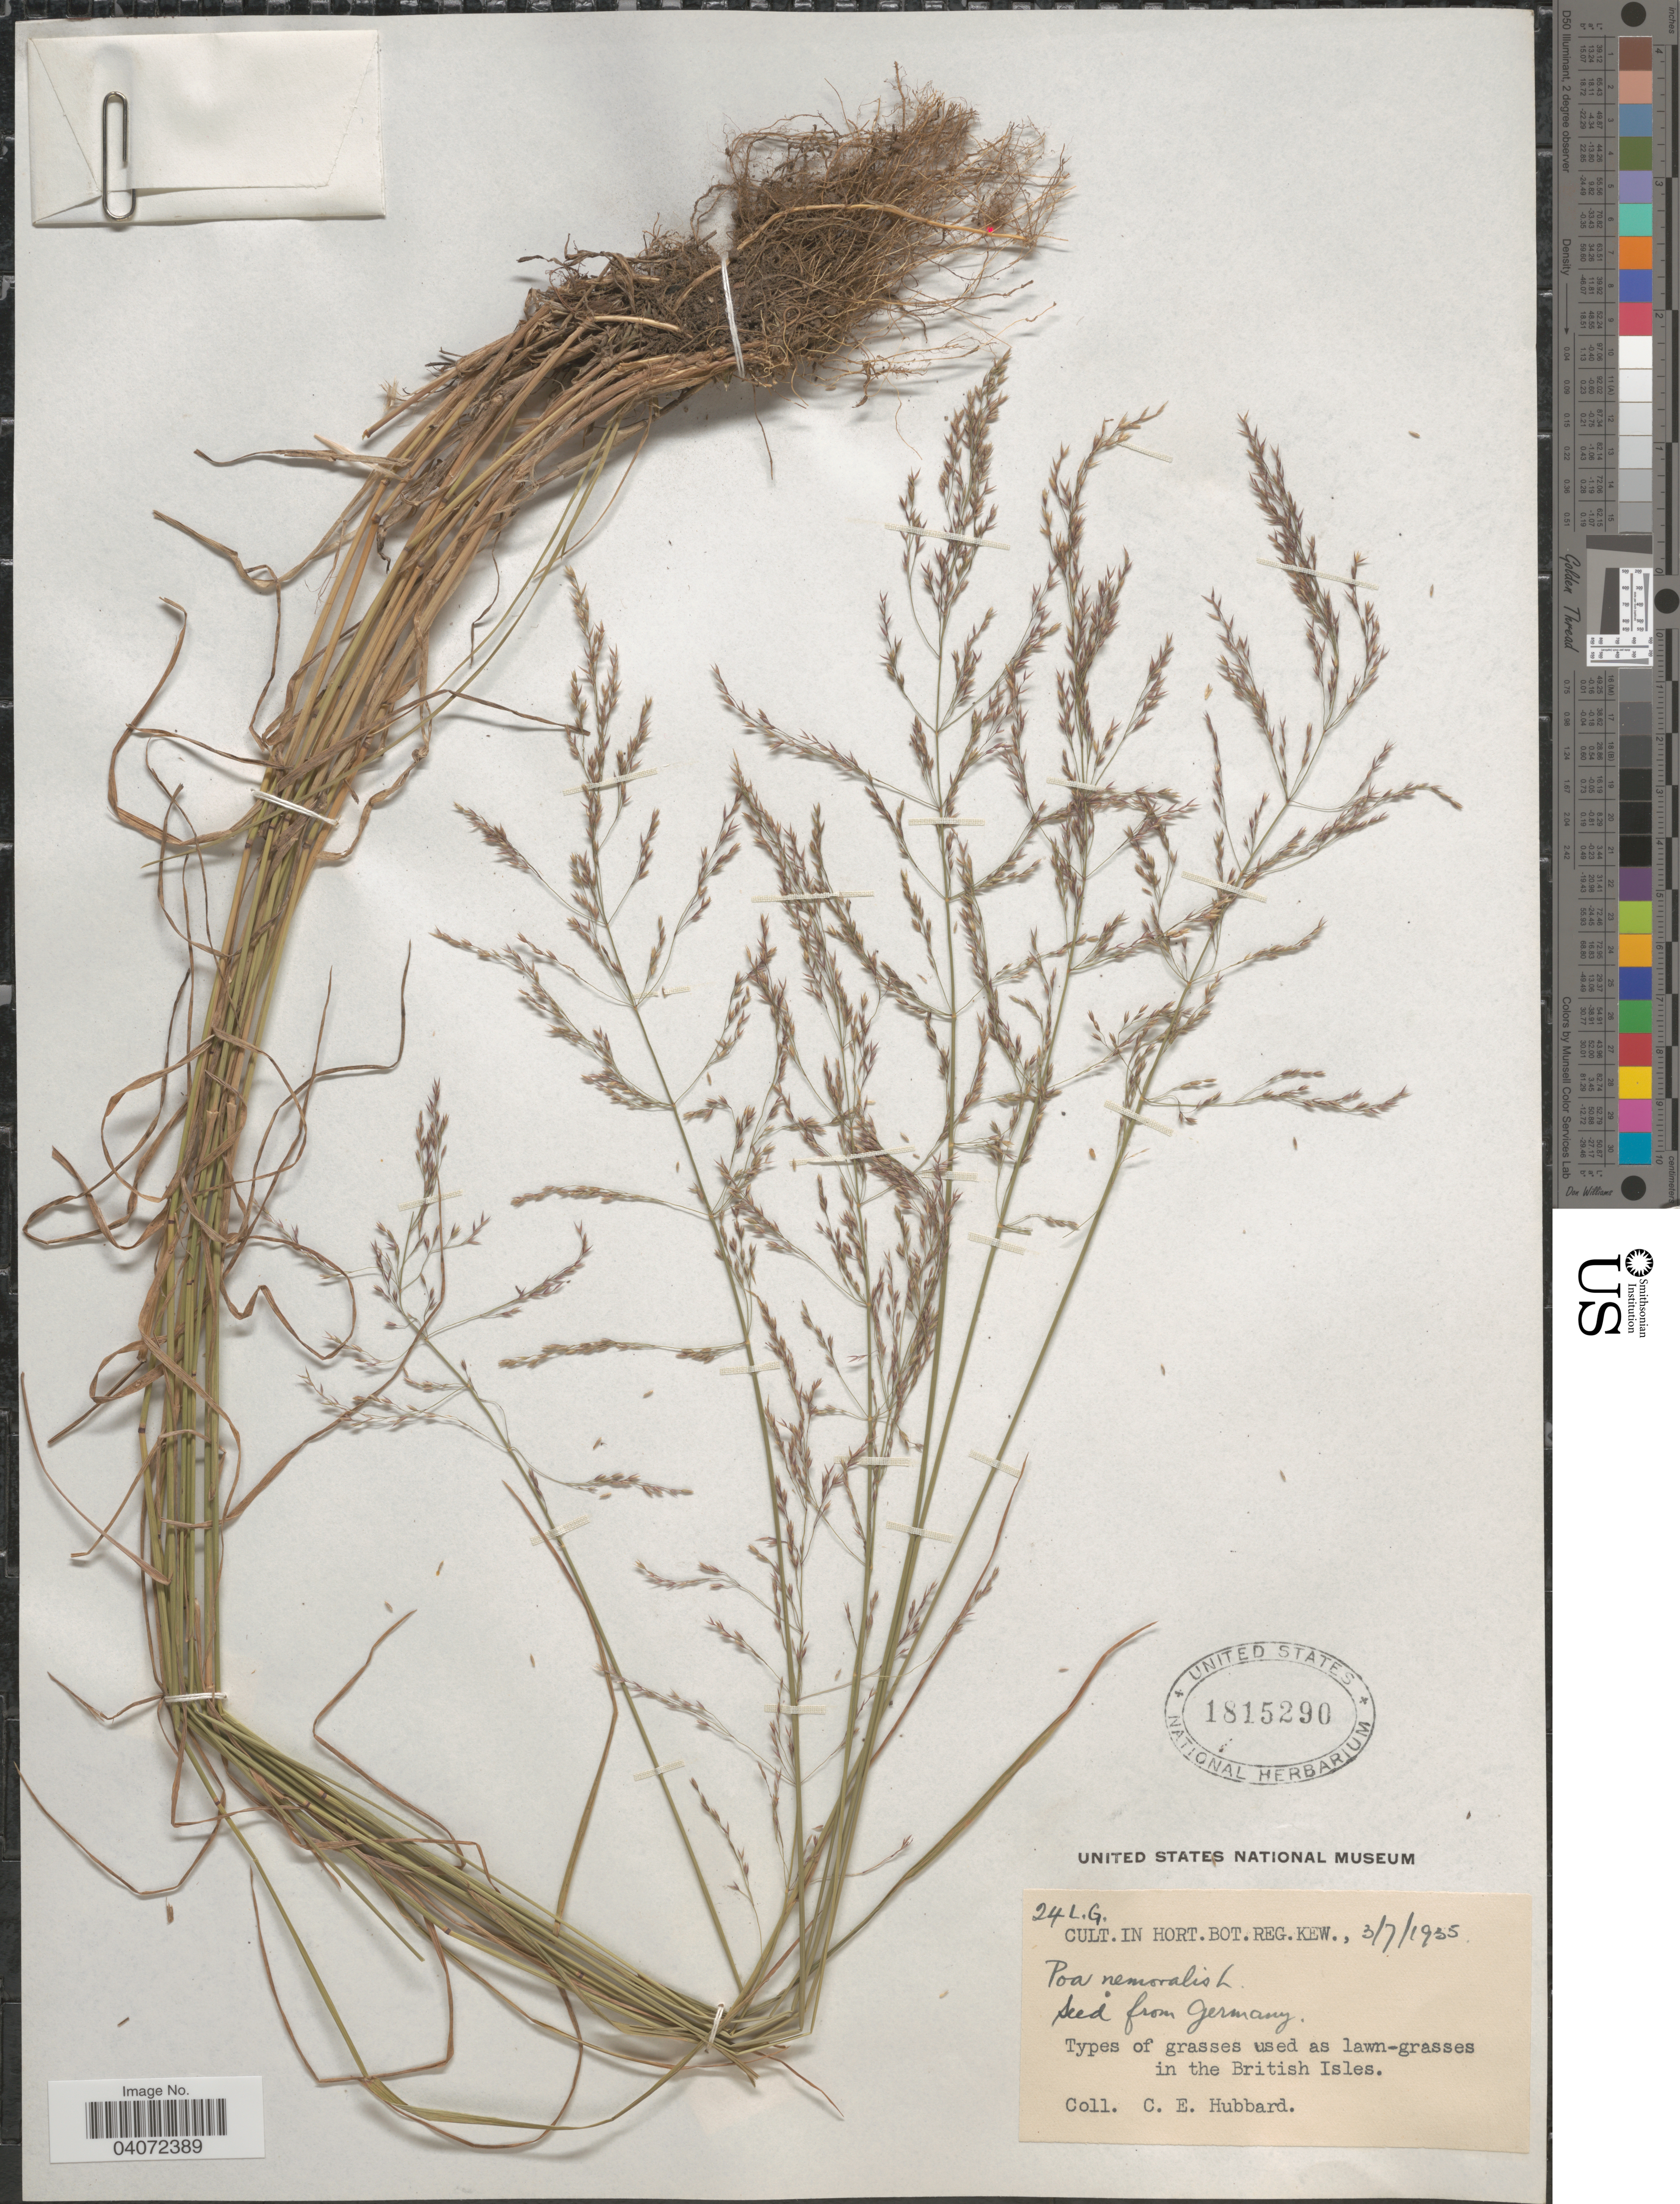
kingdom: Plantae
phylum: Tracheophyta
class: Liliopsida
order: Poales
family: Poaceae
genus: Poa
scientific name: Poa nemoralis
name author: L.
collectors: C. E. Hubbard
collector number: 24L.G.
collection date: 1935-07-03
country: United Kingdom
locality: Cult.in Hort.Bot.Reg.Kew.. In the British Isles.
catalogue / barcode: US 1815290